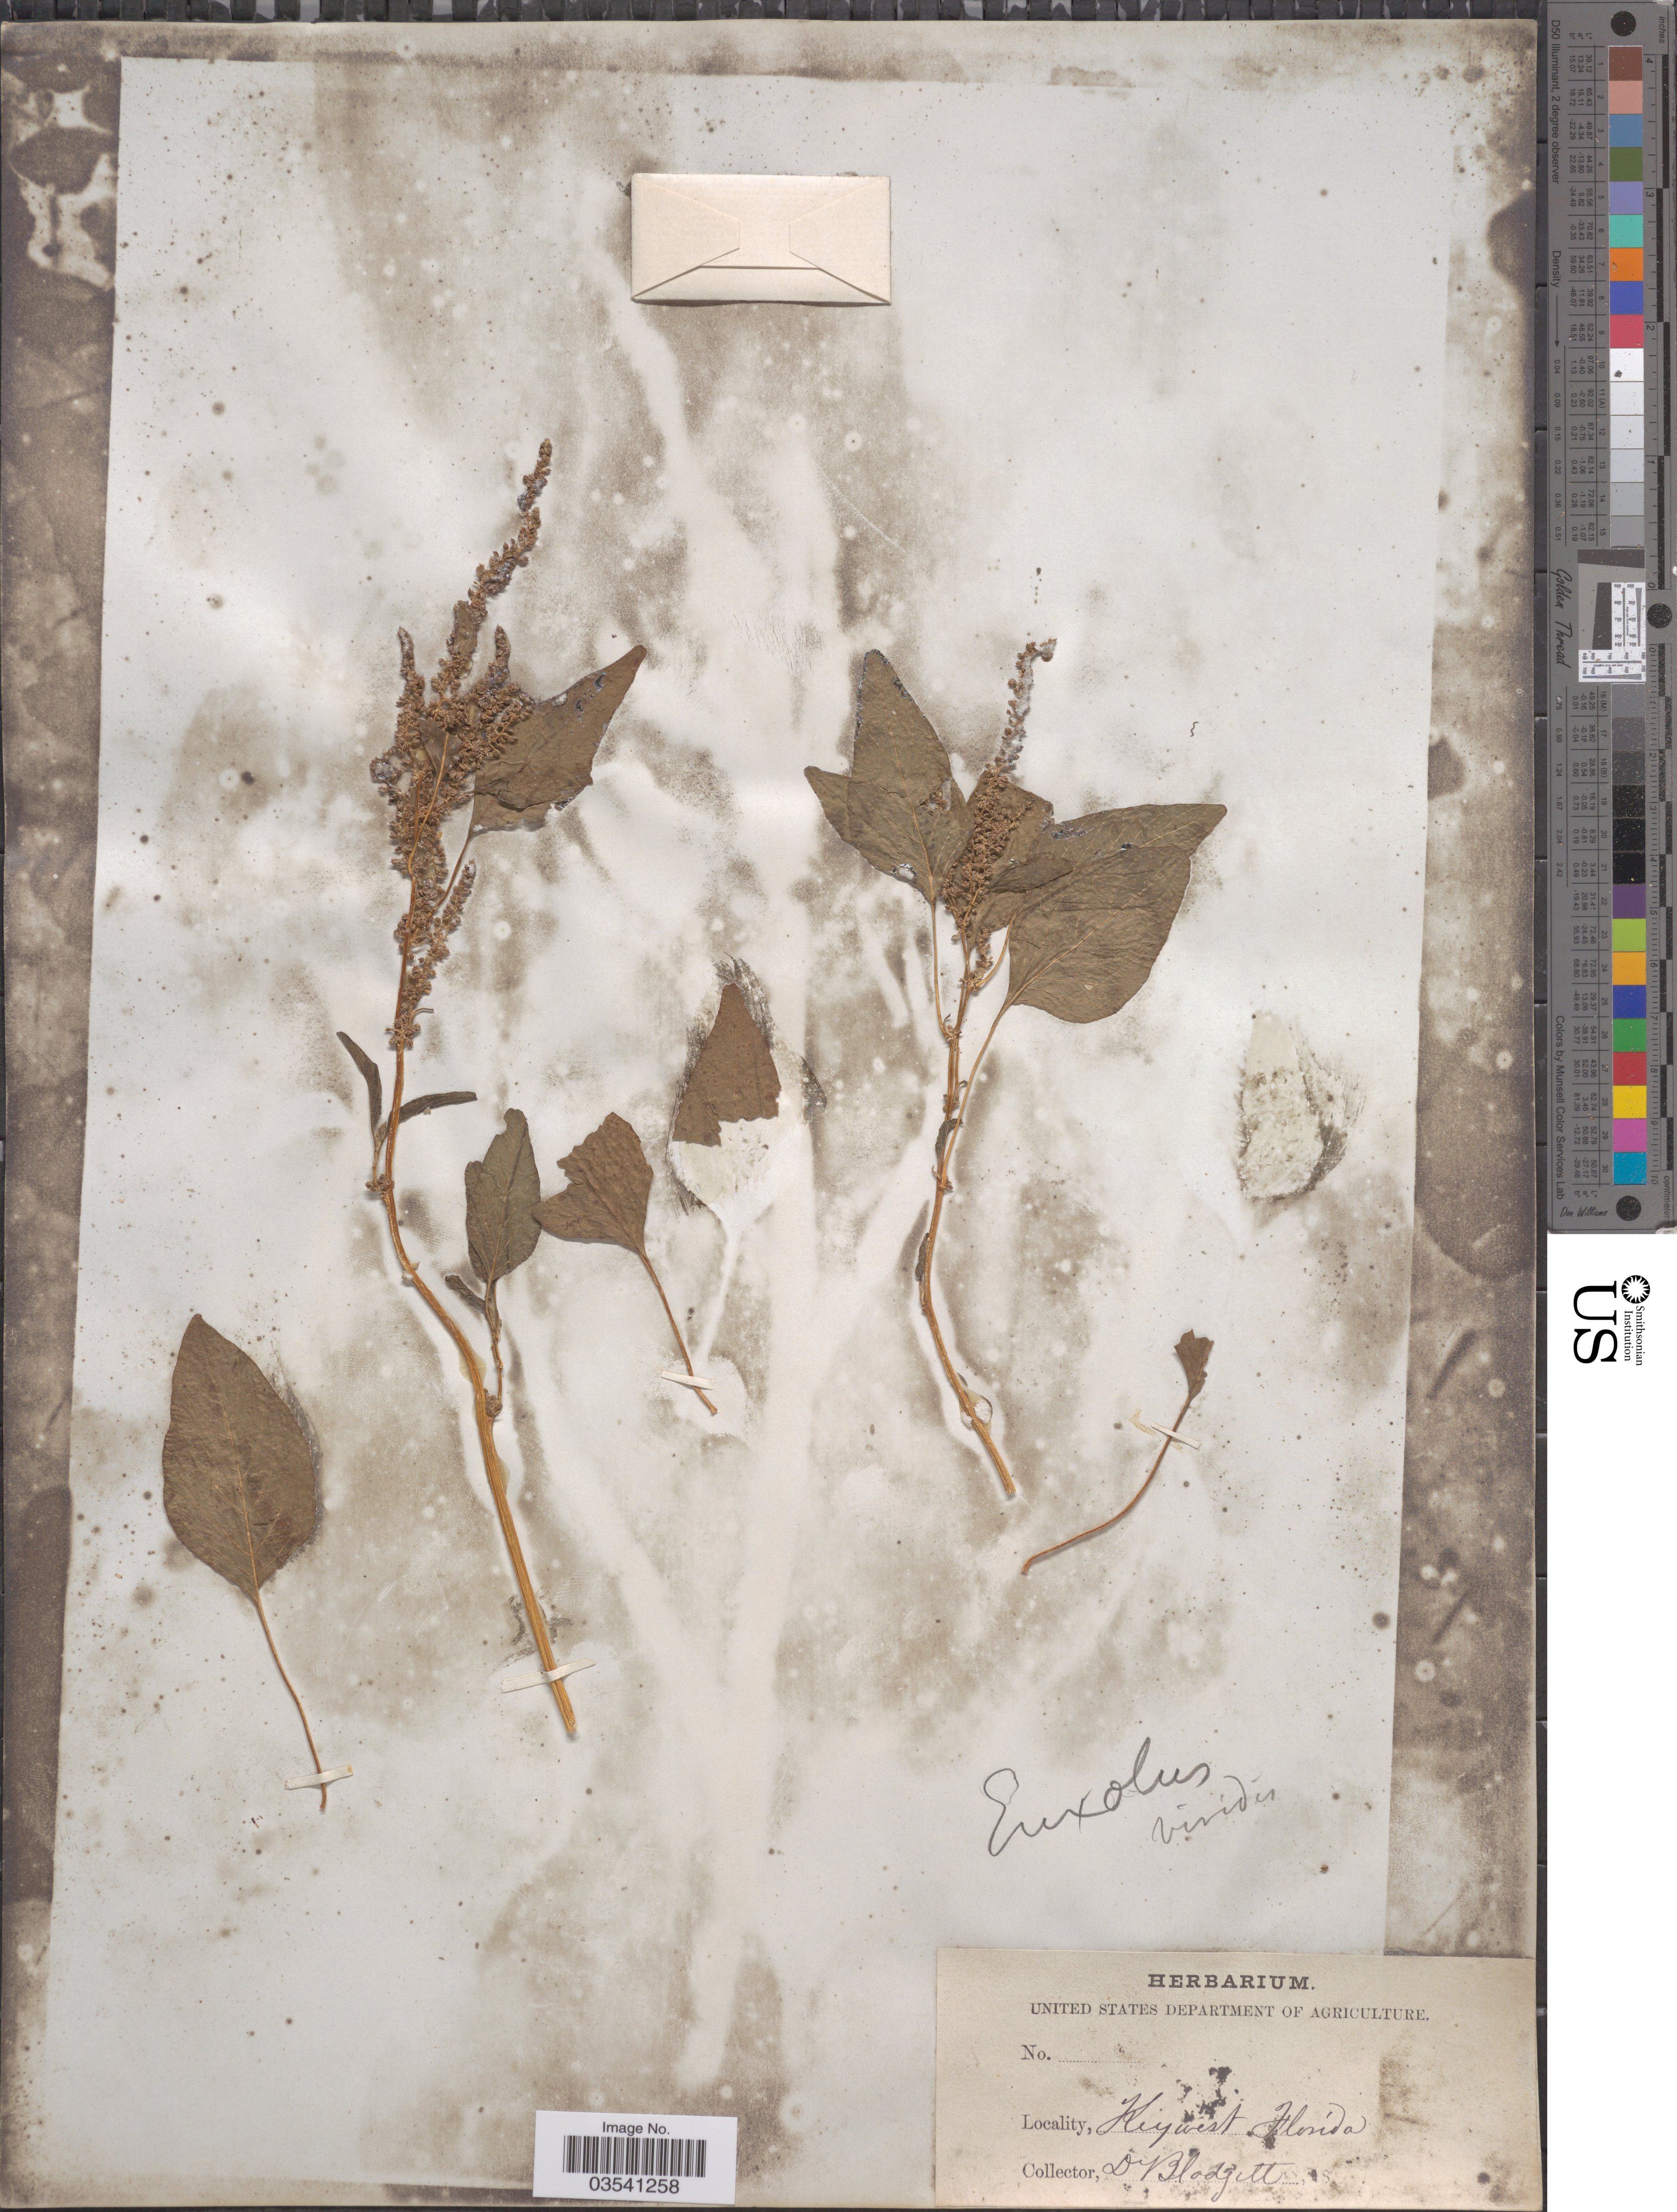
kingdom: Plantae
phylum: Tracheophyta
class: Magnoliopsida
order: Caryophyllales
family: Amaranthaceae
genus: Amaranthus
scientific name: Amaranthus viridis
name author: L.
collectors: -. Blodgett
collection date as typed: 18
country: United States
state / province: Florida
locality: Keywest.